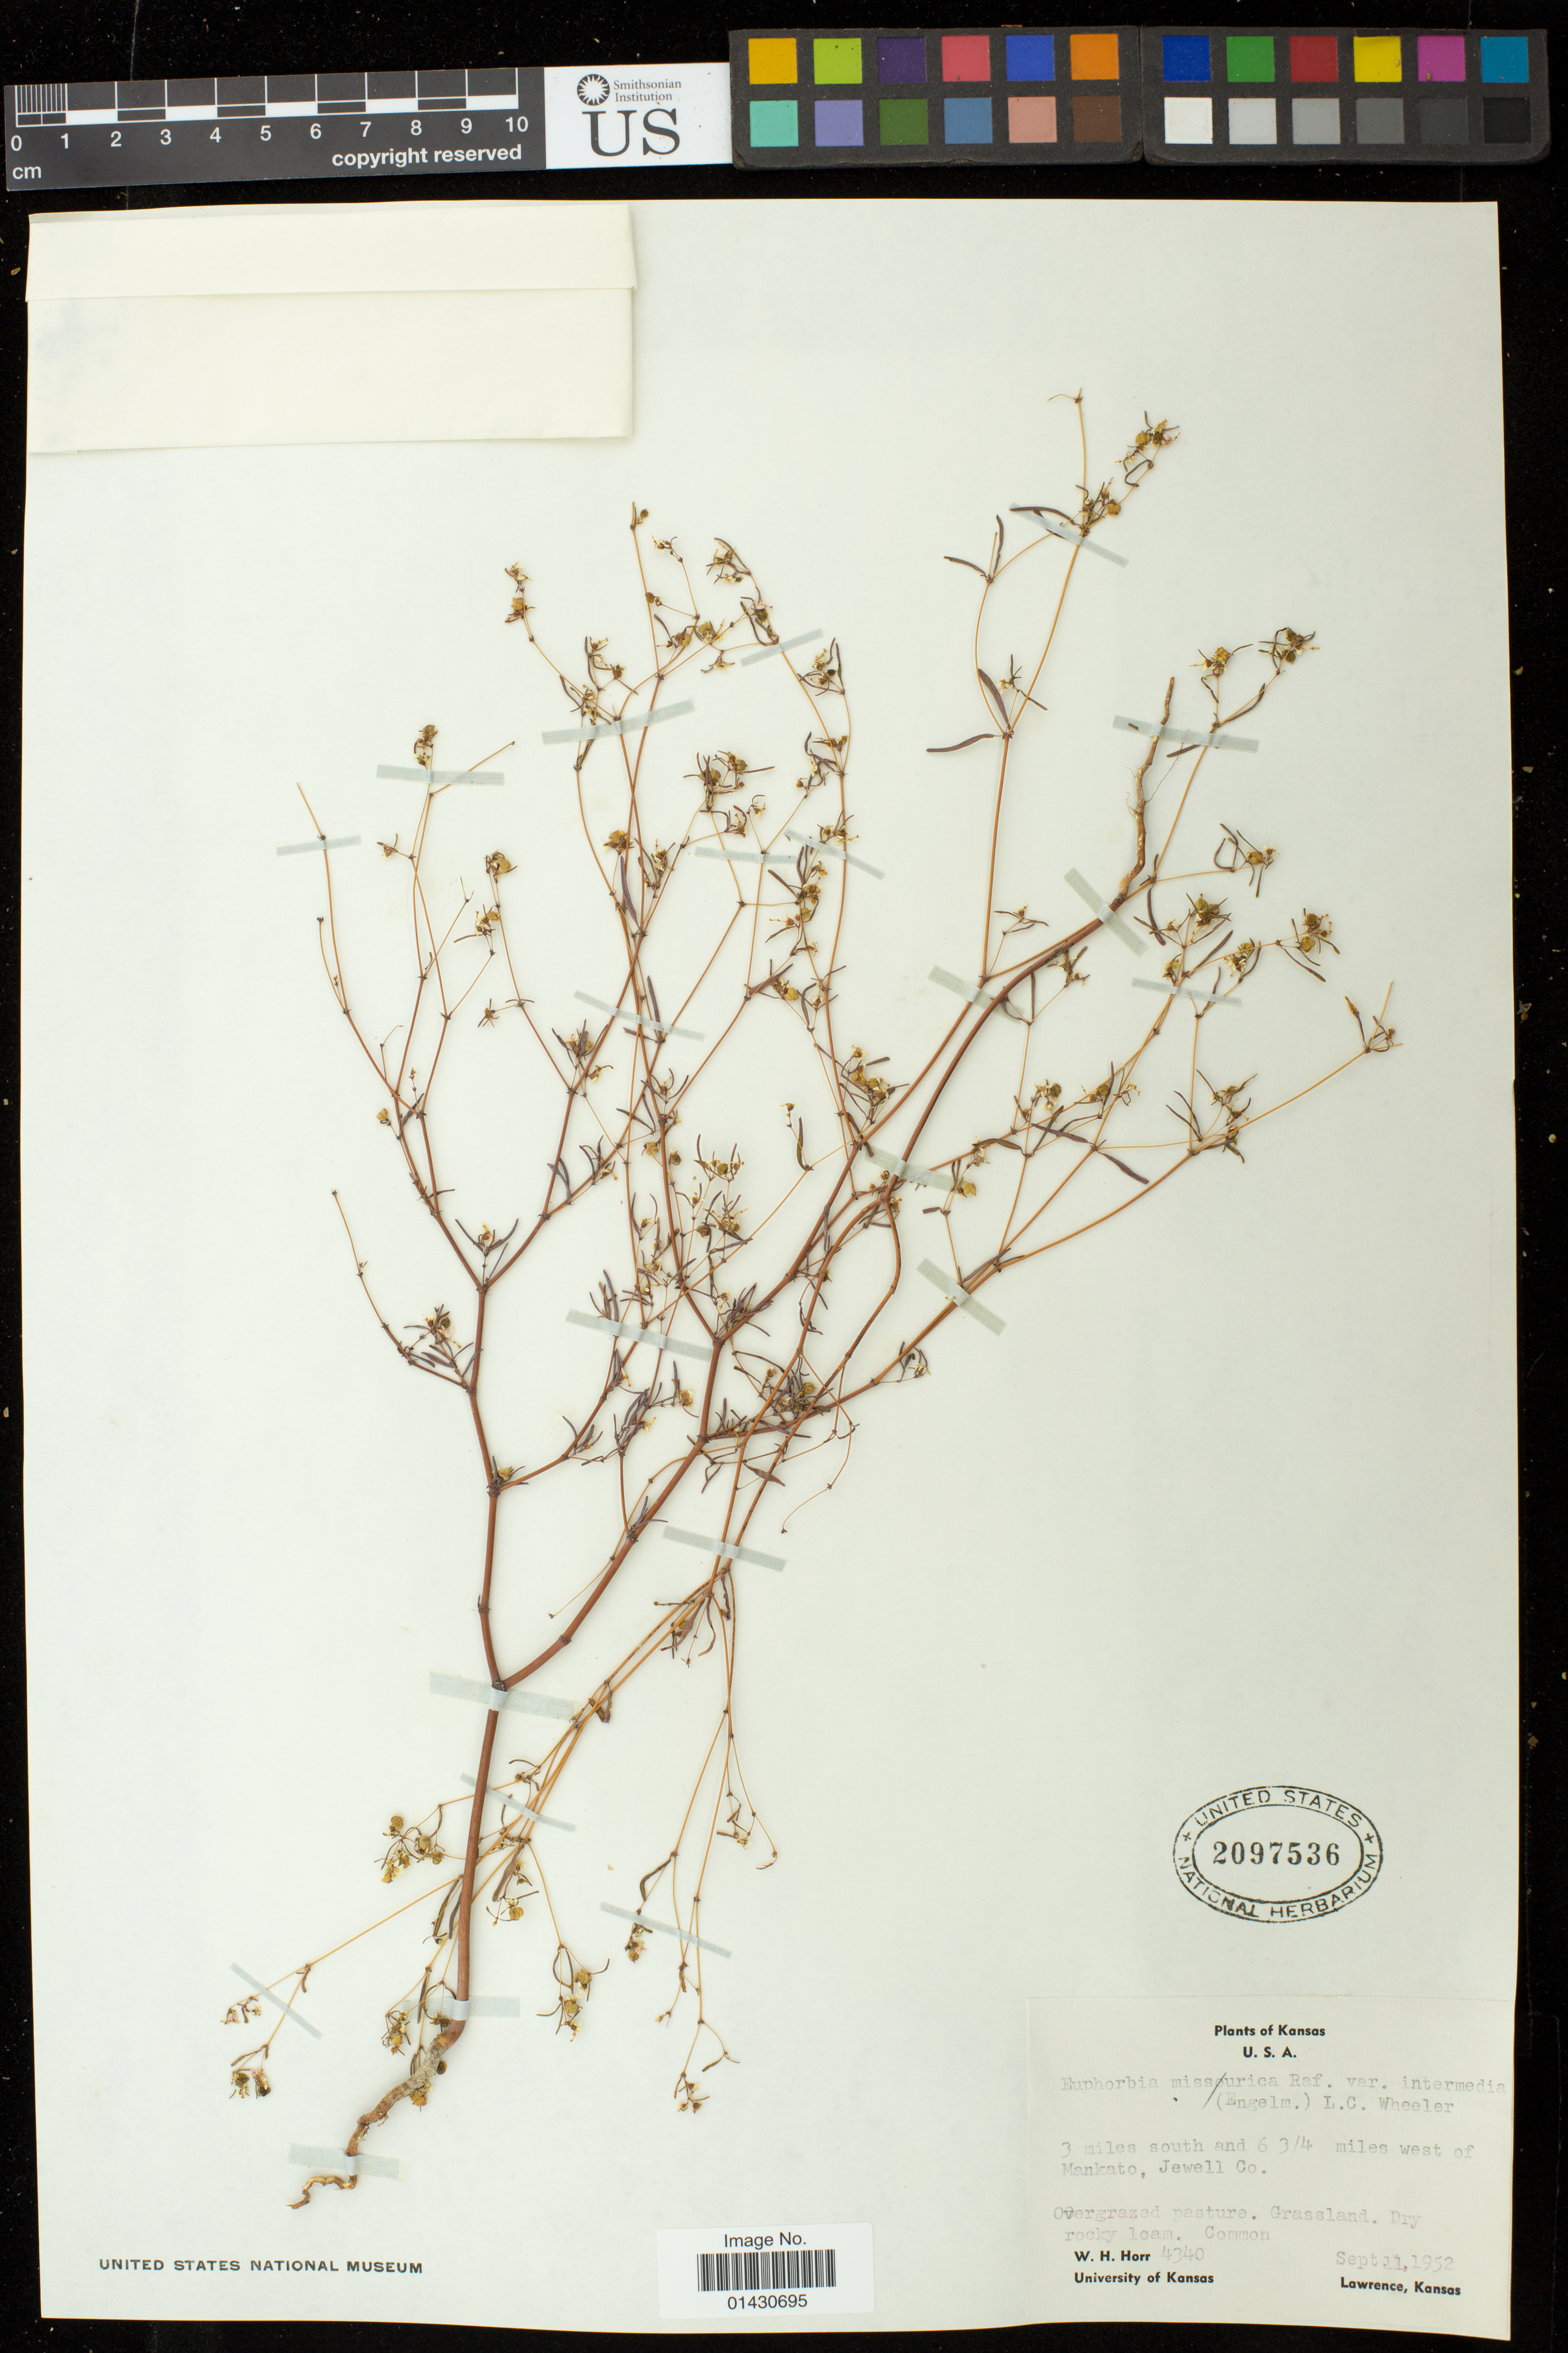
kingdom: Plantae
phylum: Tracheophyta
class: Magnoliopsida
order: Malpighiales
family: Euphorbiaceae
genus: Euphorbia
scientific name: Euphorbia missurica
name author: Raf.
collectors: W. H. Horr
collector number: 4340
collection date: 1952-09-11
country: United States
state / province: Kansas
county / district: Jewell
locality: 3 miles south and 6 3/4 miles west of Mankato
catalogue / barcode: US 2097536